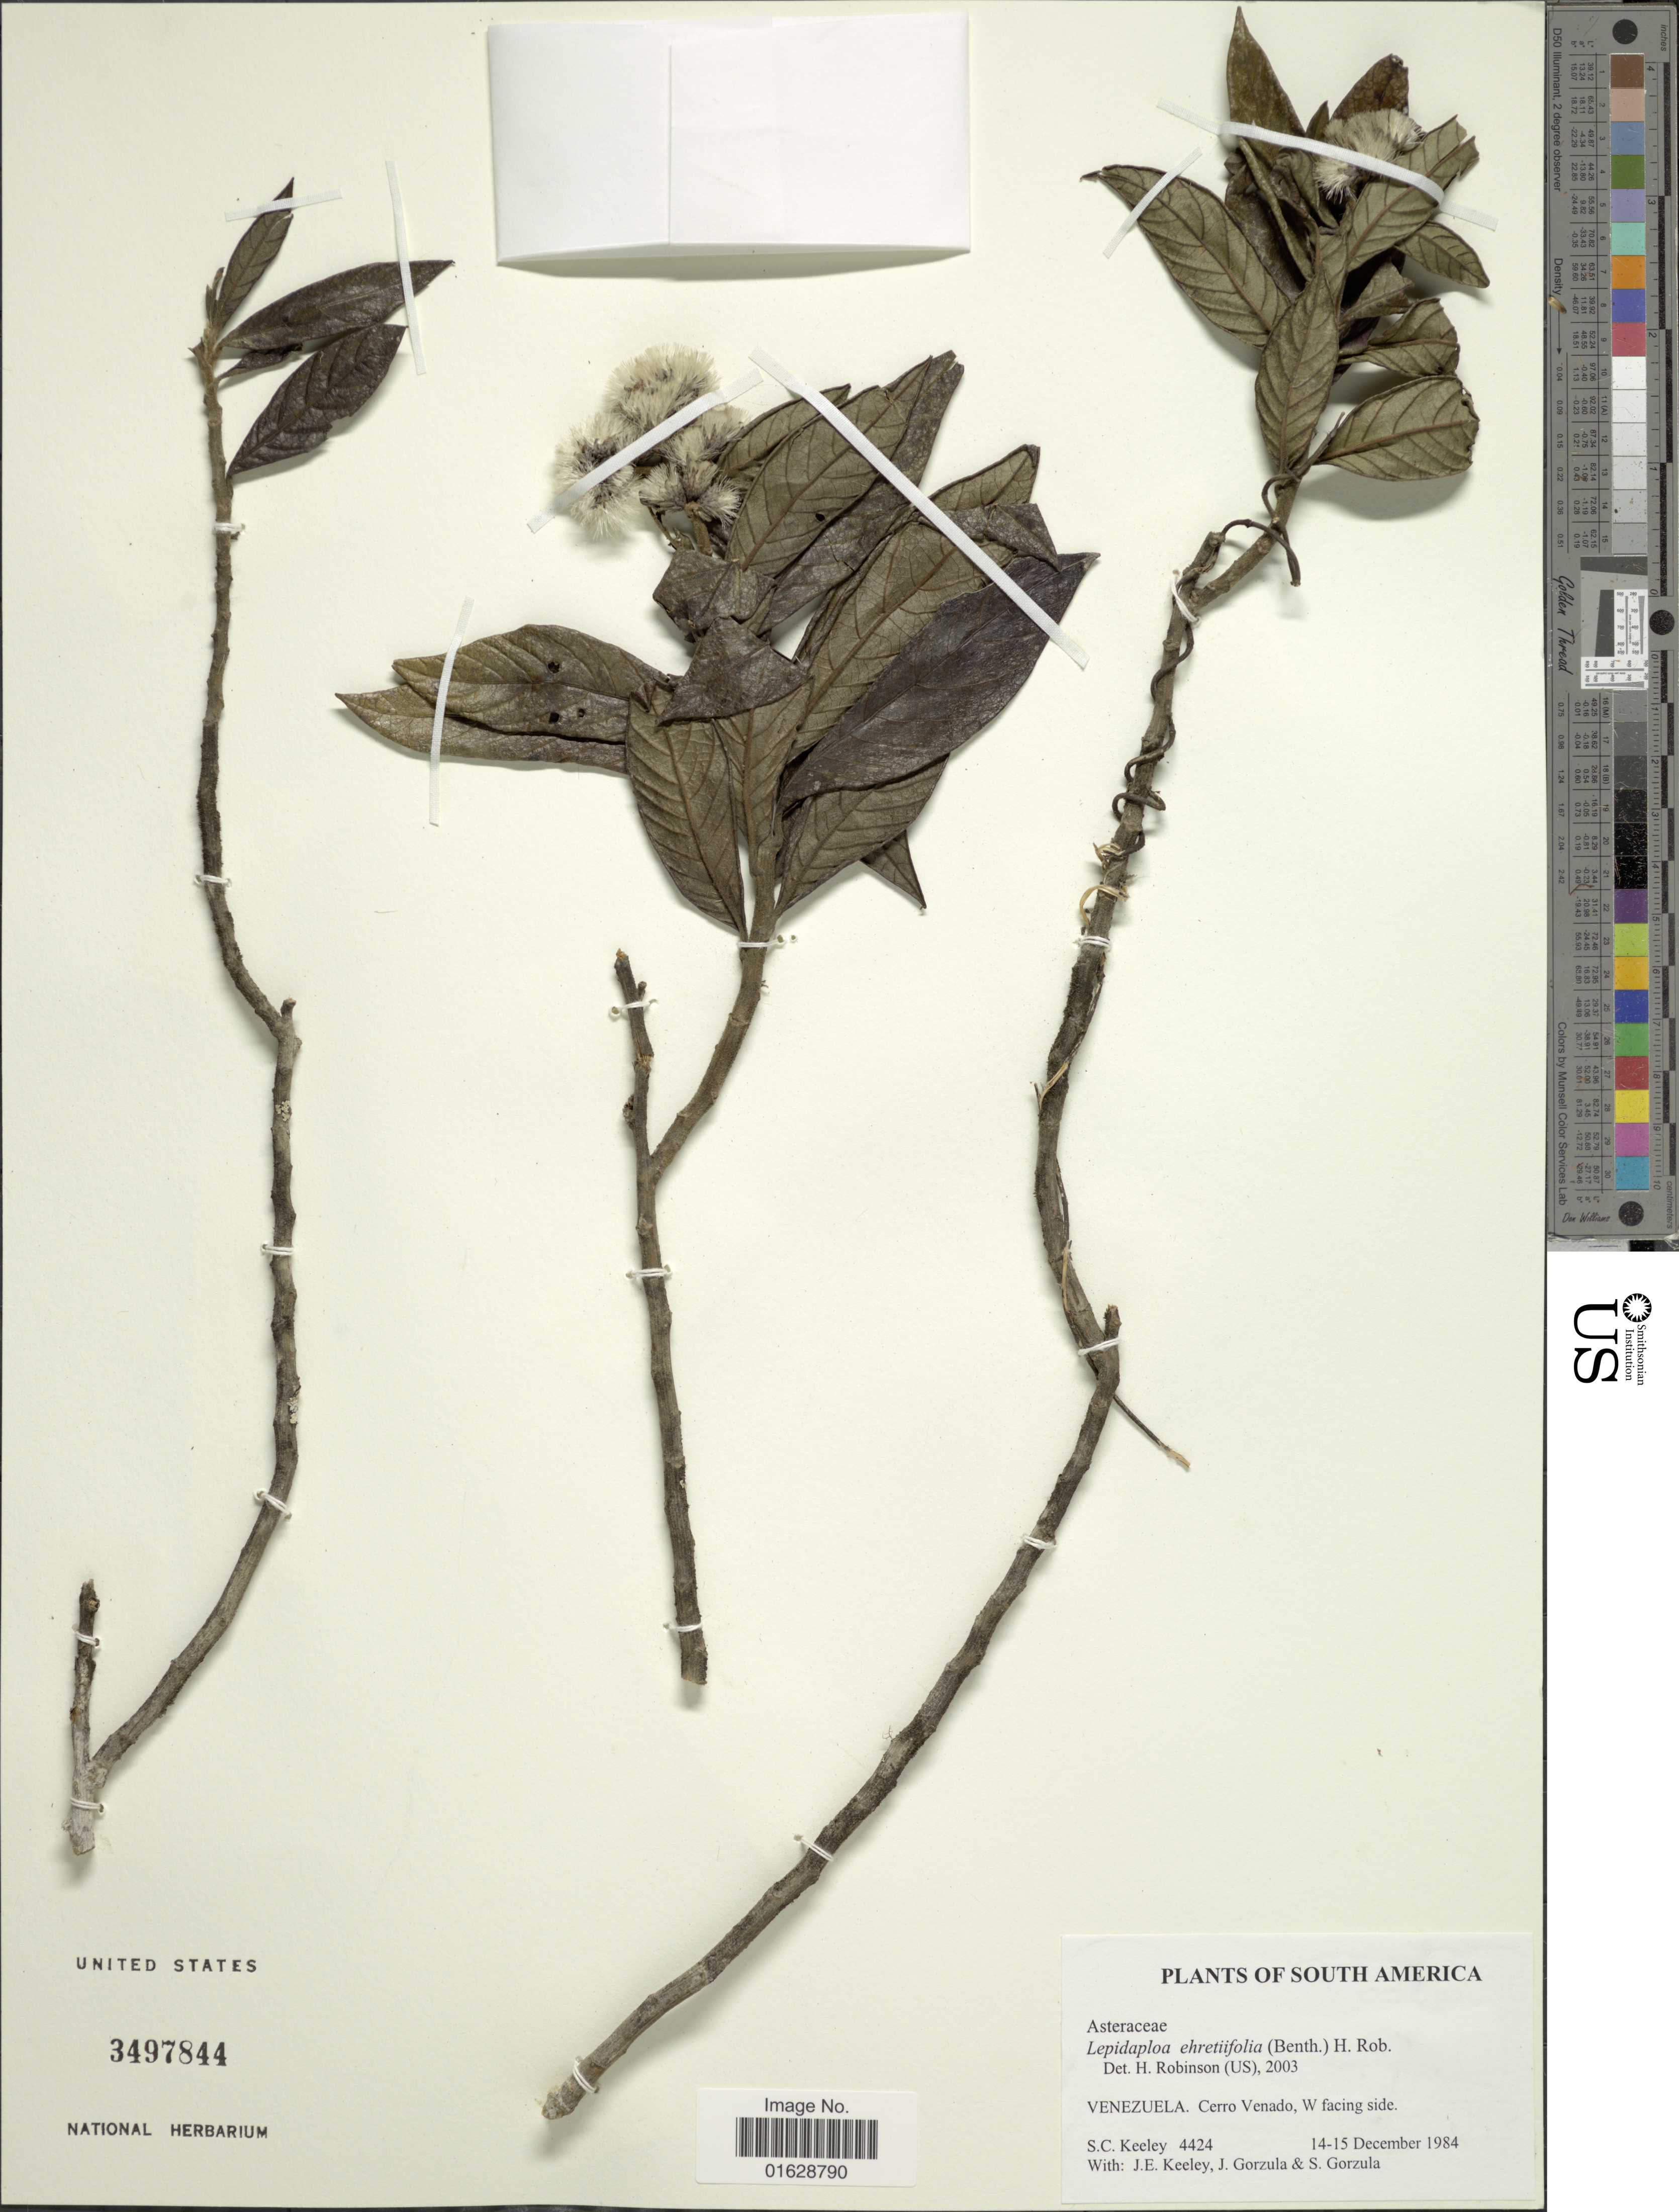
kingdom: Plantae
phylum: Tracheophyta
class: Magnoliopsida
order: Asterales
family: Asteraceae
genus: Lepidaploa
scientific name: Lepidaploa ehretiifolia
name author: (Benth.) H. Rob.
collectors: S. C. Keeley, J. E. Keeley, J. Gorzula & S. Gorzula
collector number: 4424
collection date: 1984-12-14/1984-12-15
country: Venezuela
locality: Cerro Venado, W facing side.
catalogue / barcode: US 3497844